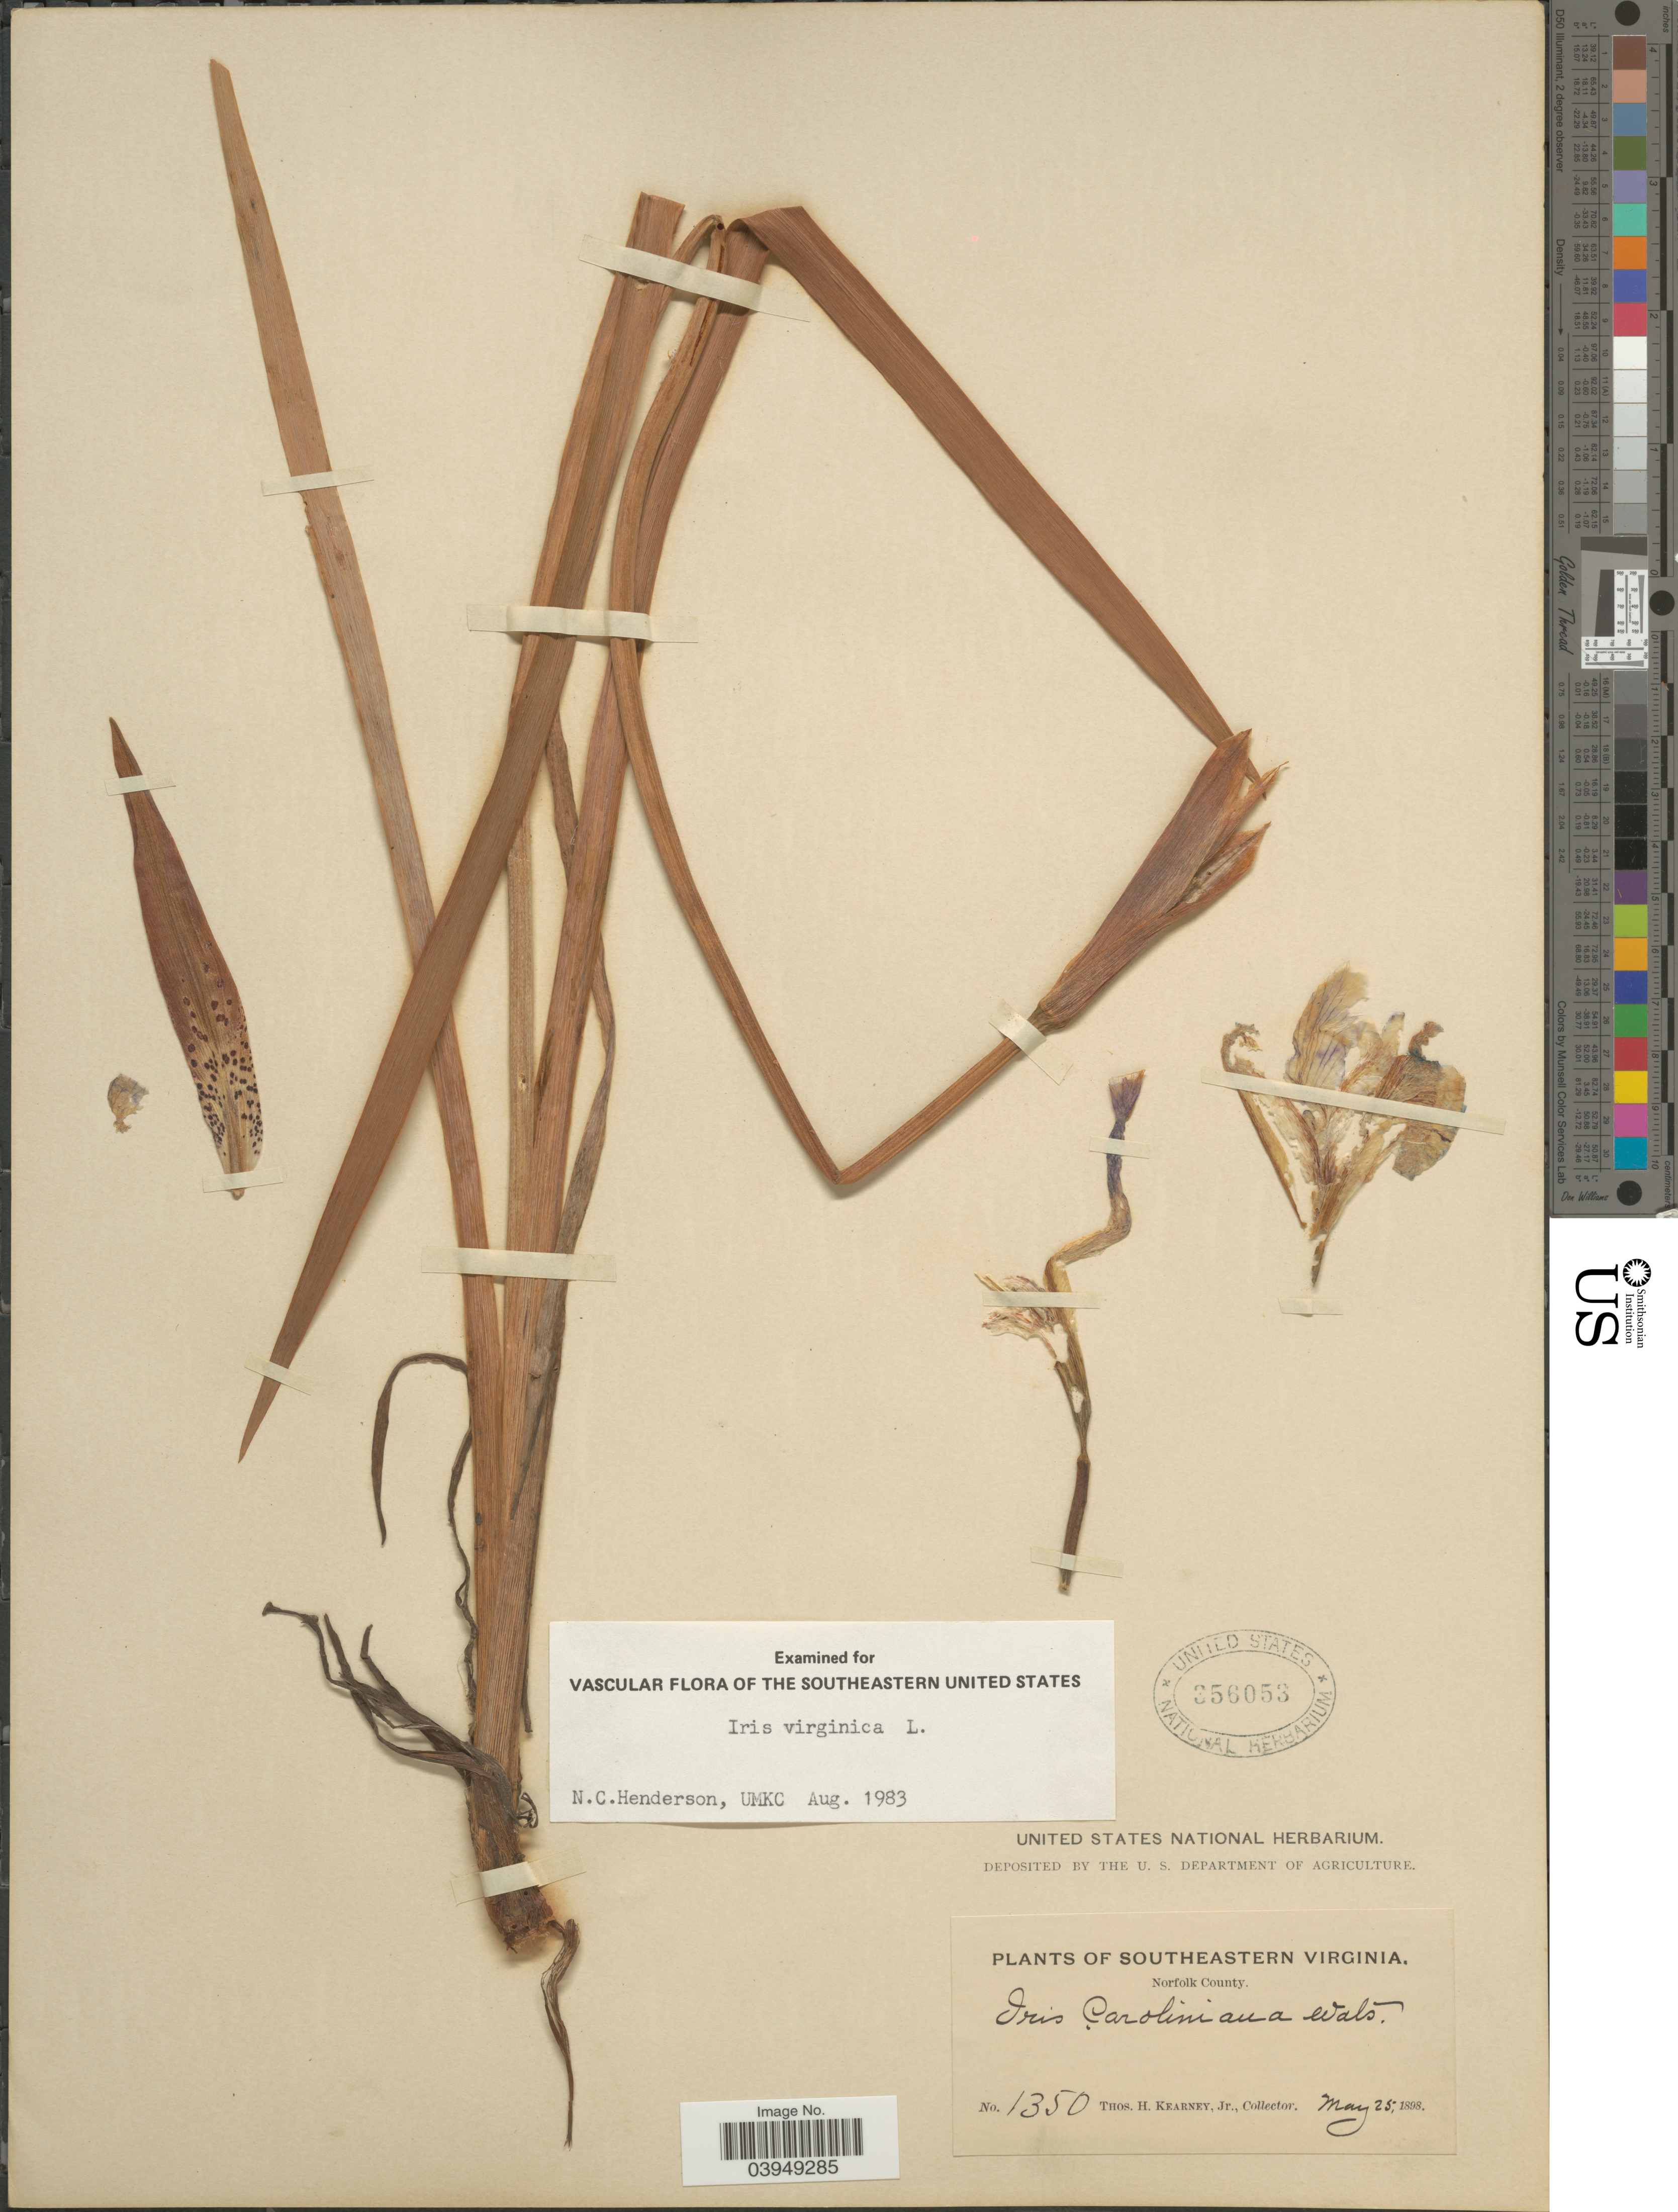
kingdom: Plantae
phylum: Tracheophyta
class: Liliopsida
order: Asparagales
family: Iridaceae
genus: Iris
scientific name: Iris virginica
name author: L.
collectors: T. H. Kearney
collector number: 1350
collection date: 1898-05-25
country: United States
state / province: Virginia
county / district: City of Norfolk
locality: Southeastern Virginia. Norfolk County.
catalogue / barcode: US 356053